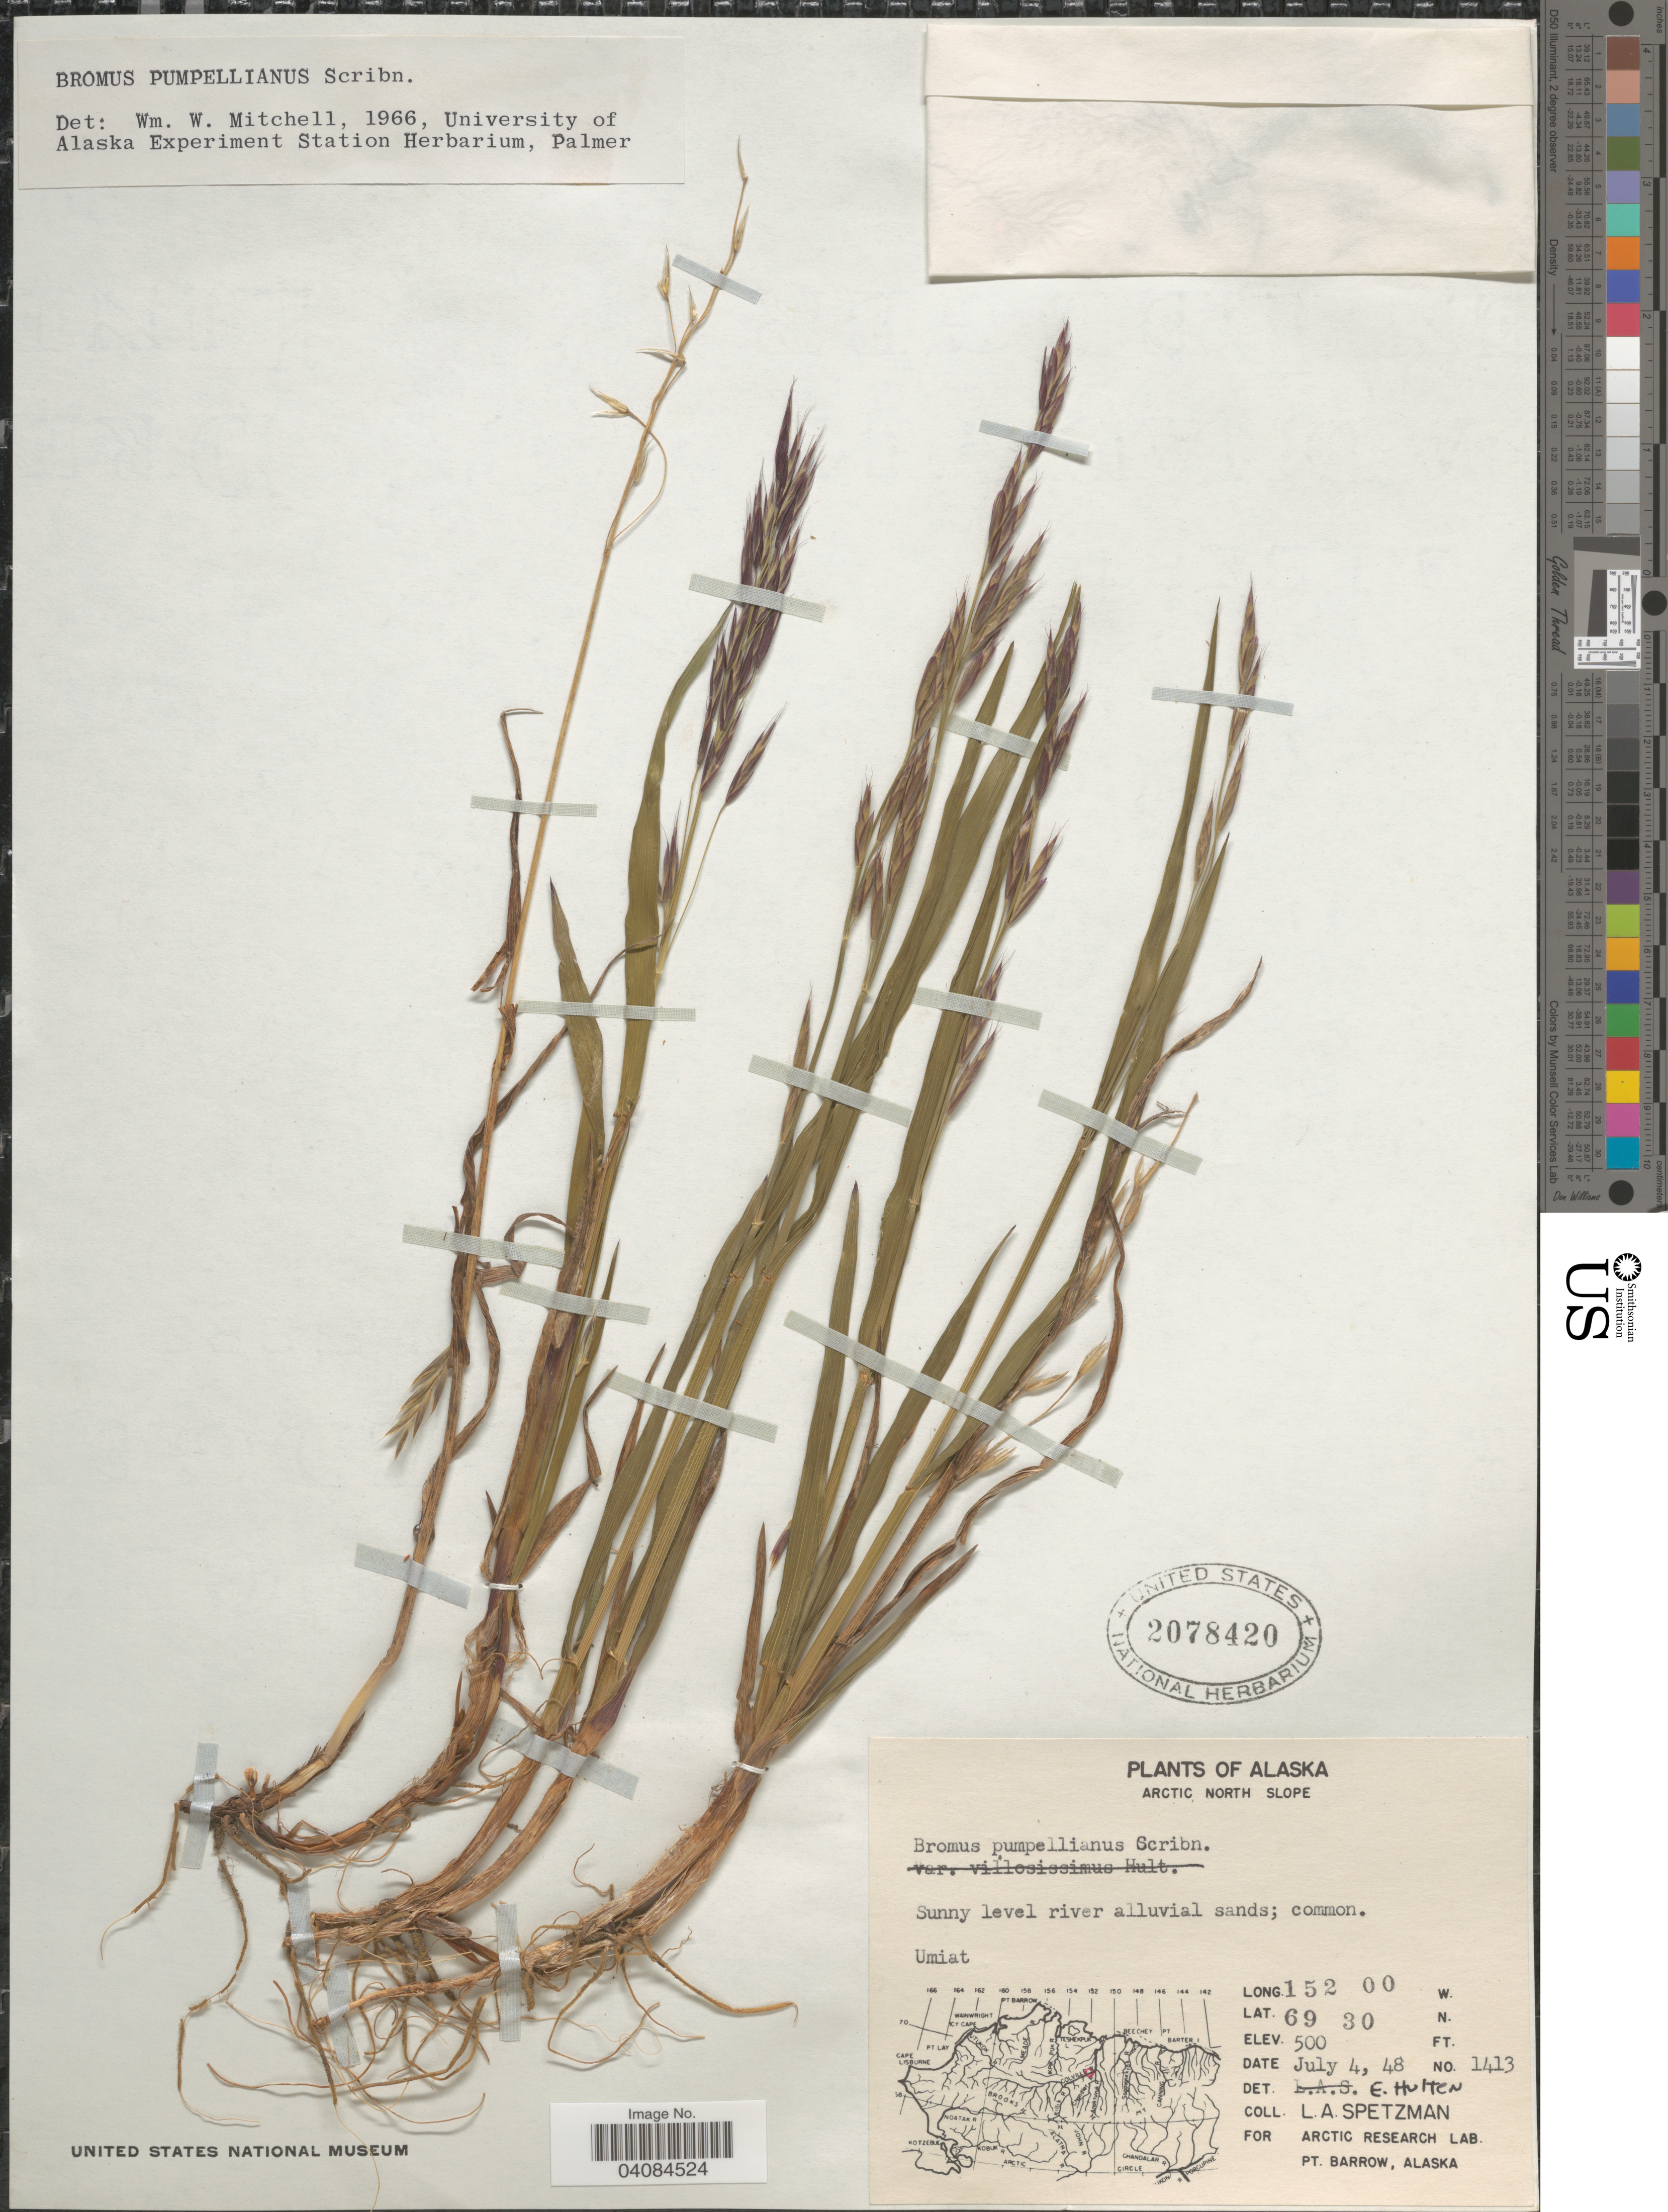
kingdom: Plantae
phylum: Tracheophyta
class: Liliopsida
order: Poales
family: Poaceae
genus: Bromus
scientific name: Bromus pumpellianus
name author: Scribn.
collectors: L. Spetzman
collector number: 1413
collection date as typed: Transcribed d/m/y: 4/7/48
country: United States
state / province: Alaska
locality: Arctic North Slope. Umiat.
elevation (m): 152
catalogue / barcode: US 2078420